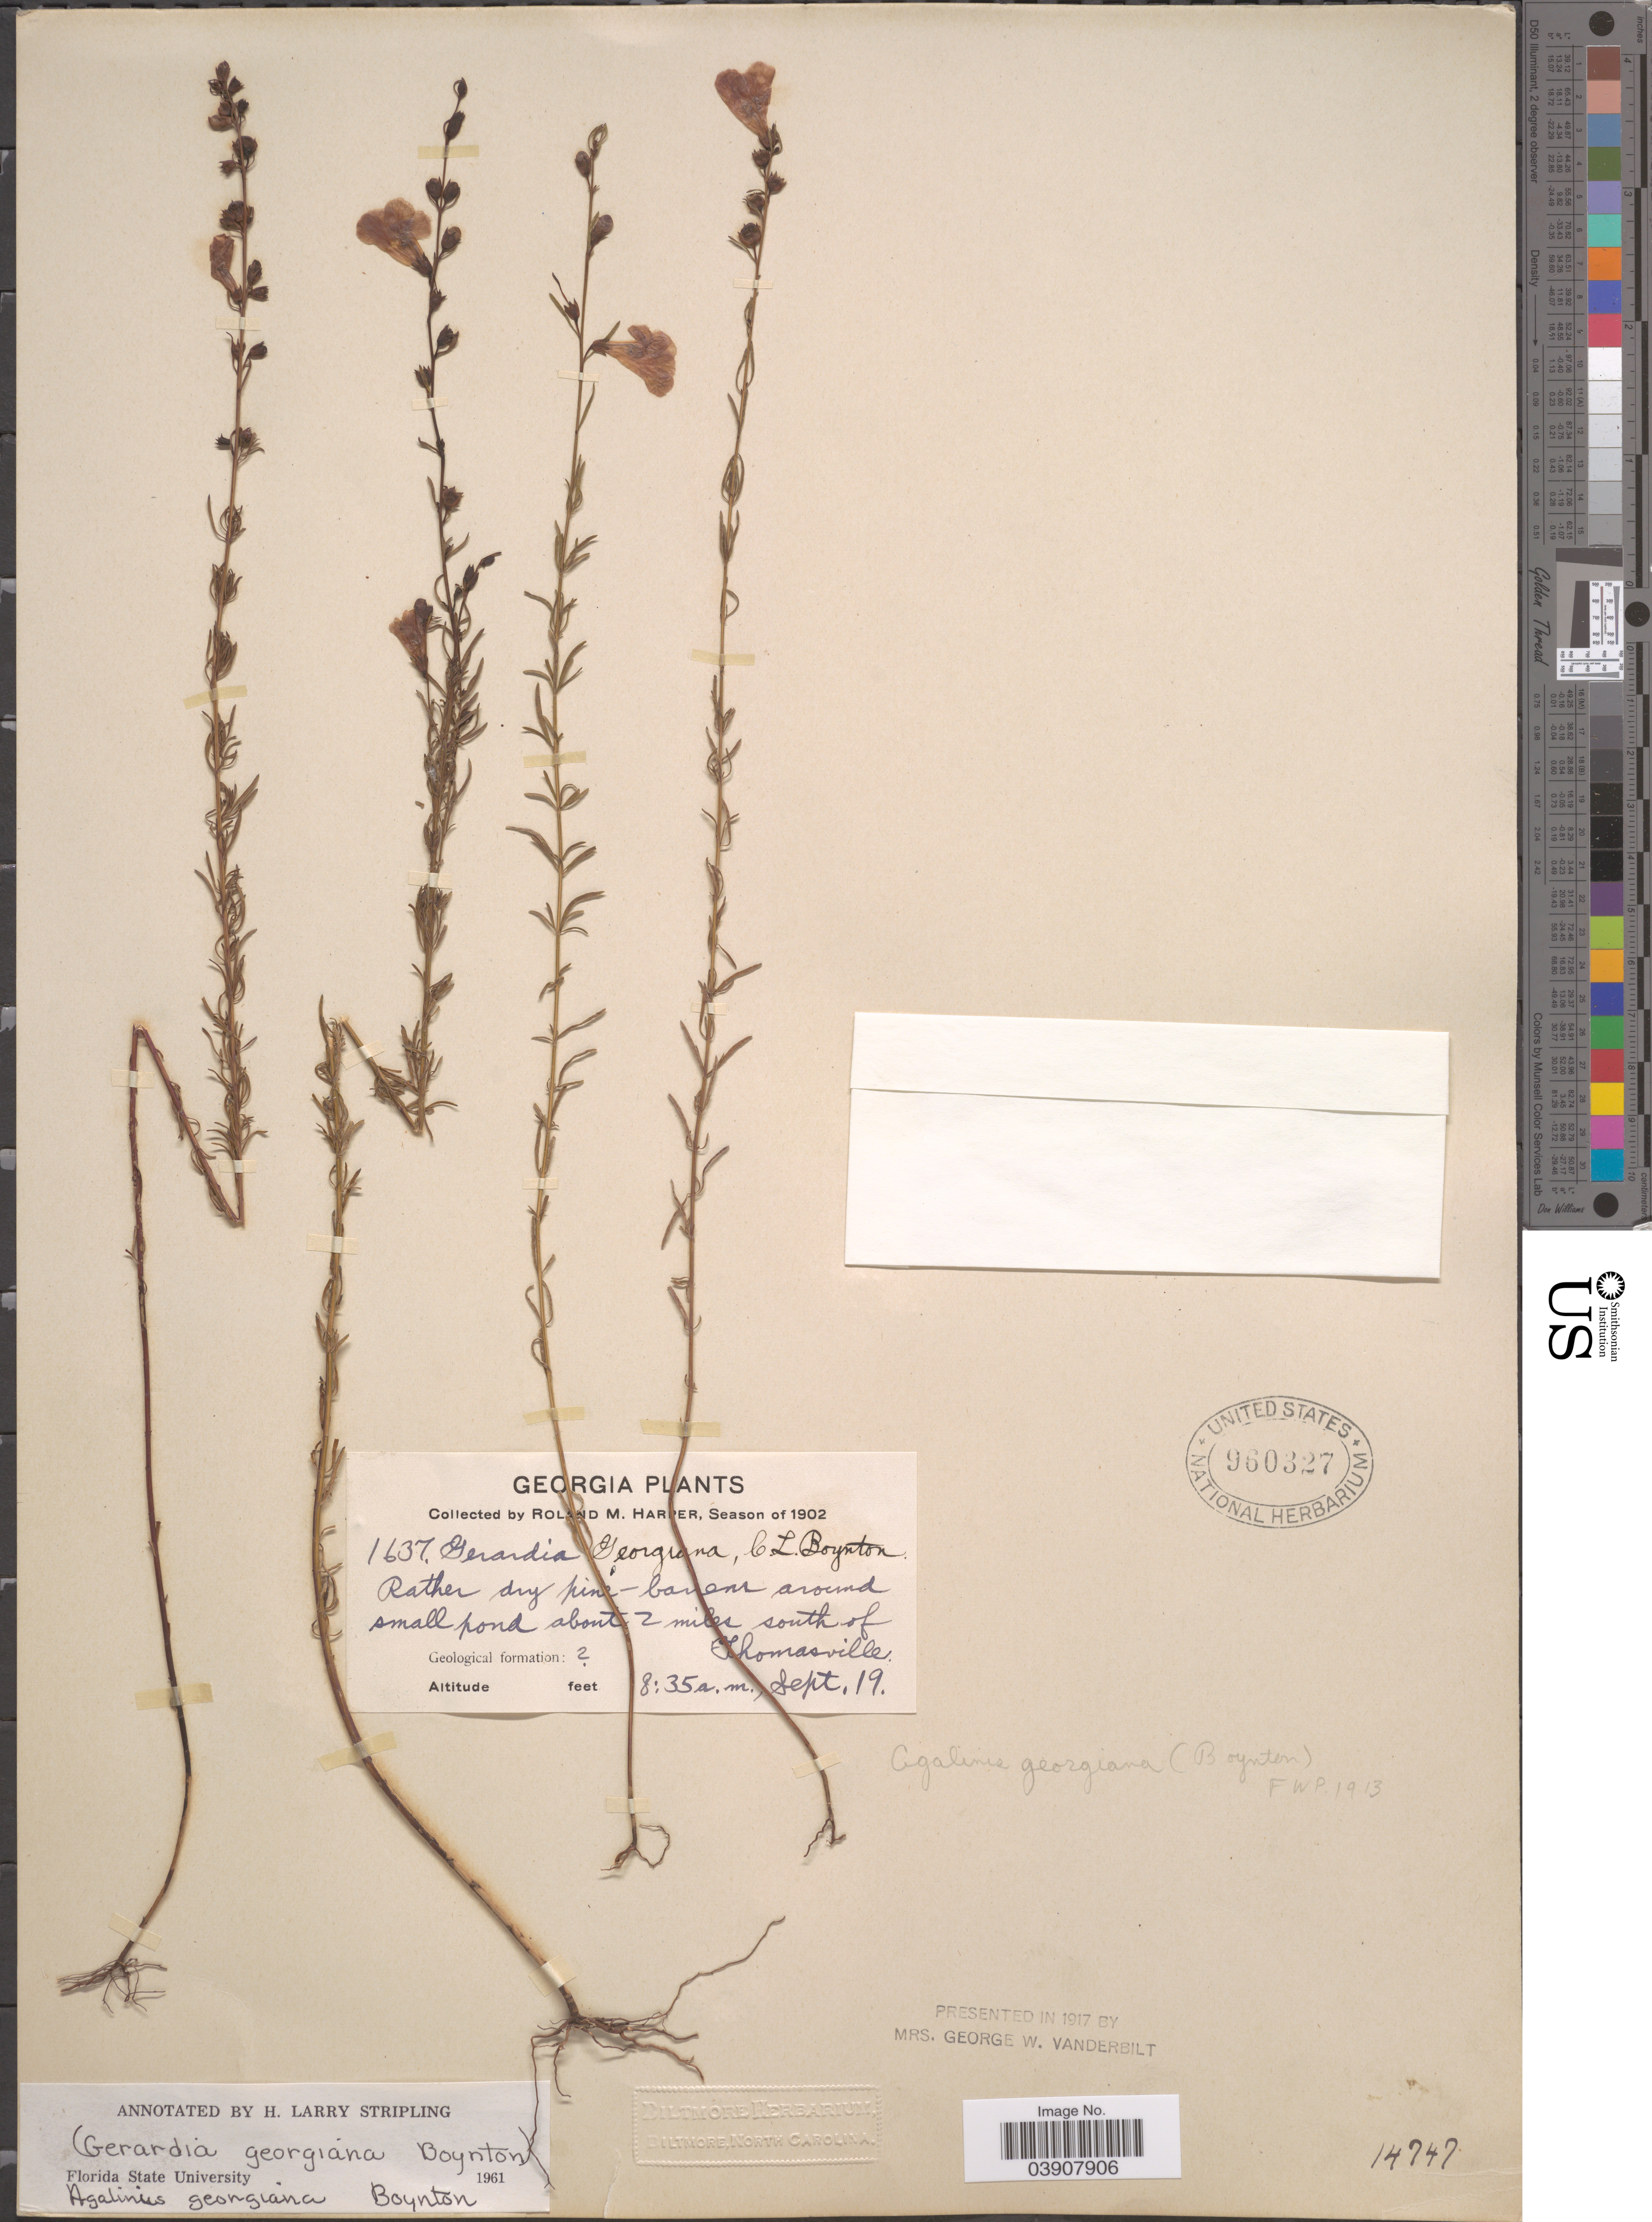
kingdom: Plantae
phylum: Tracheophyta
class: Magnoliopsida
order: Lamiales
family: Orobanchaceae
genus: Agalinis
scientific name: Agalinis georgiana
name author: (C.L. Boynton) Pennell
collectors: R. M. Harper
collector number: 1637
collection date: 1902-09-19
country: United States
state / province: Georgia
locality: Around small pond about 2 miles south of Thomasville.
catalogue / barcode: US 960327